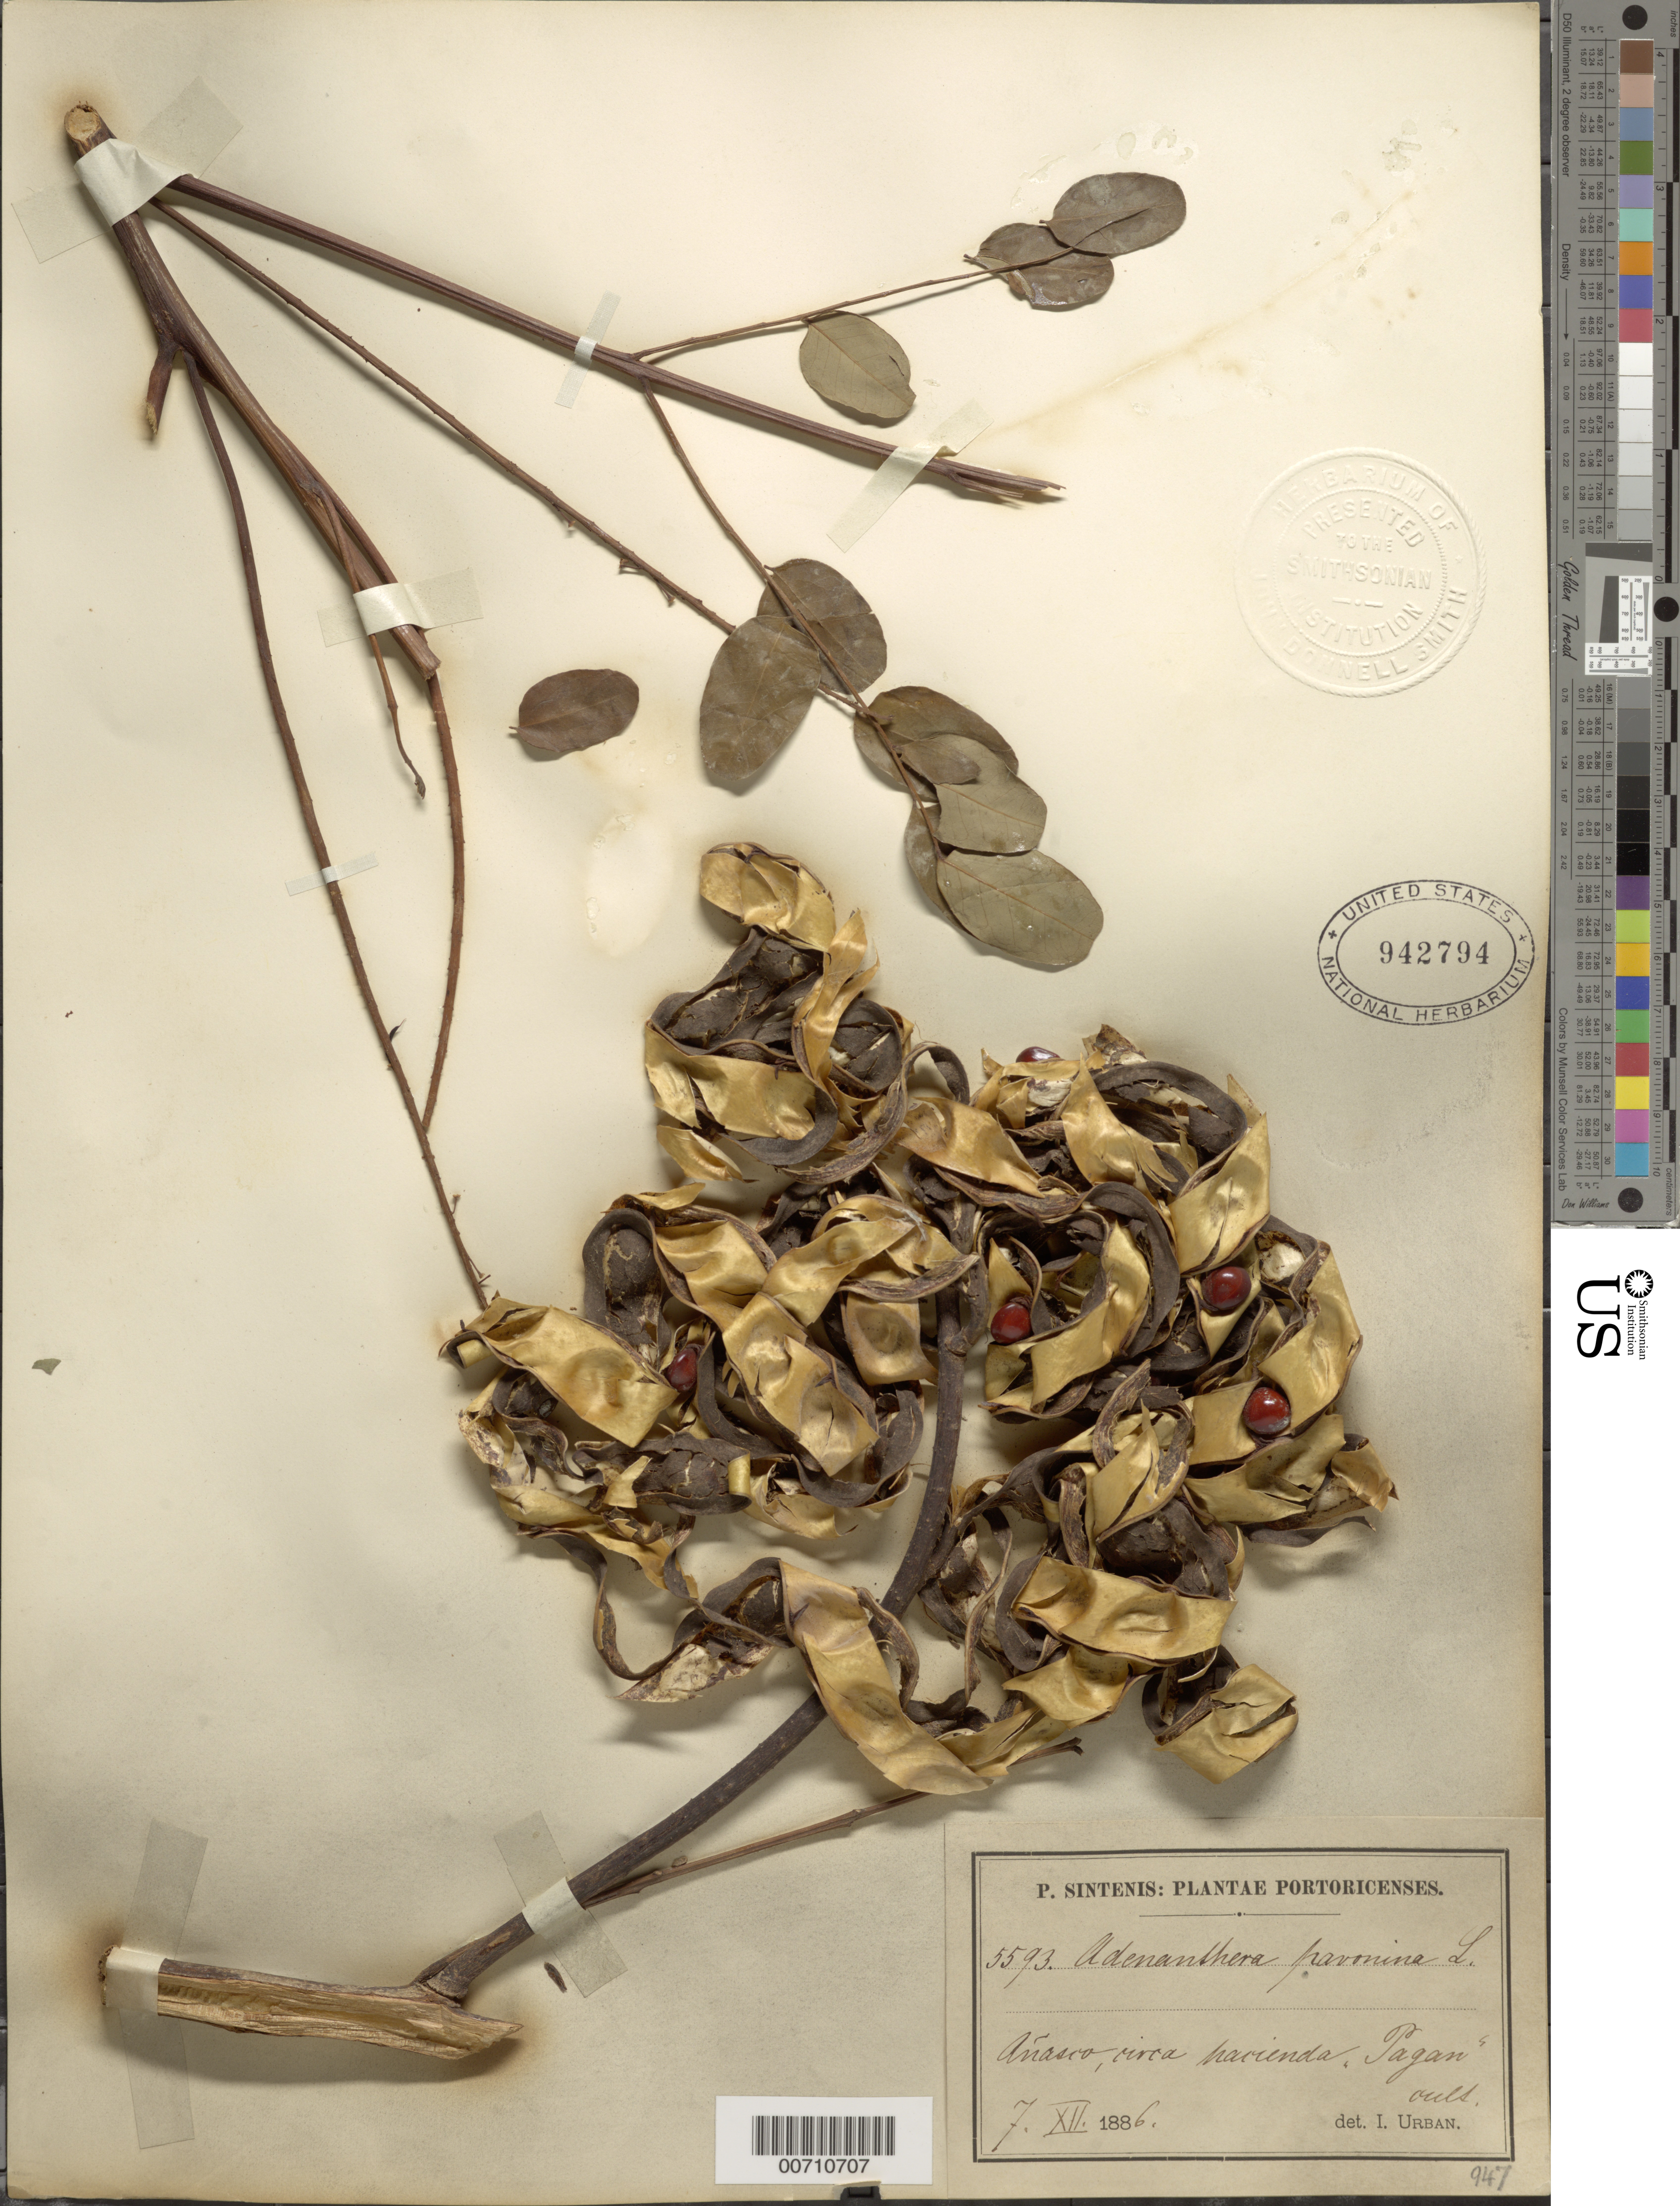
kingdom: Plantae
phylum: Tracheophyta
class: Magnoliopsida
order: Fabales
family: Fabaceae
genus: Adenanthera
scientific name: Adenanthera pavonina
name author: L.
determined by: Urban, Ignatz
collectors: P. Sintenis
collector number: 5593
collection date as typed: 07 Dec 1886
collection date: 1886-12-07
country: Puerto Rico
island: Greater Antilles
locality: Anasco, circa hacienda, Pagan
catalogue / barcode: US 942794